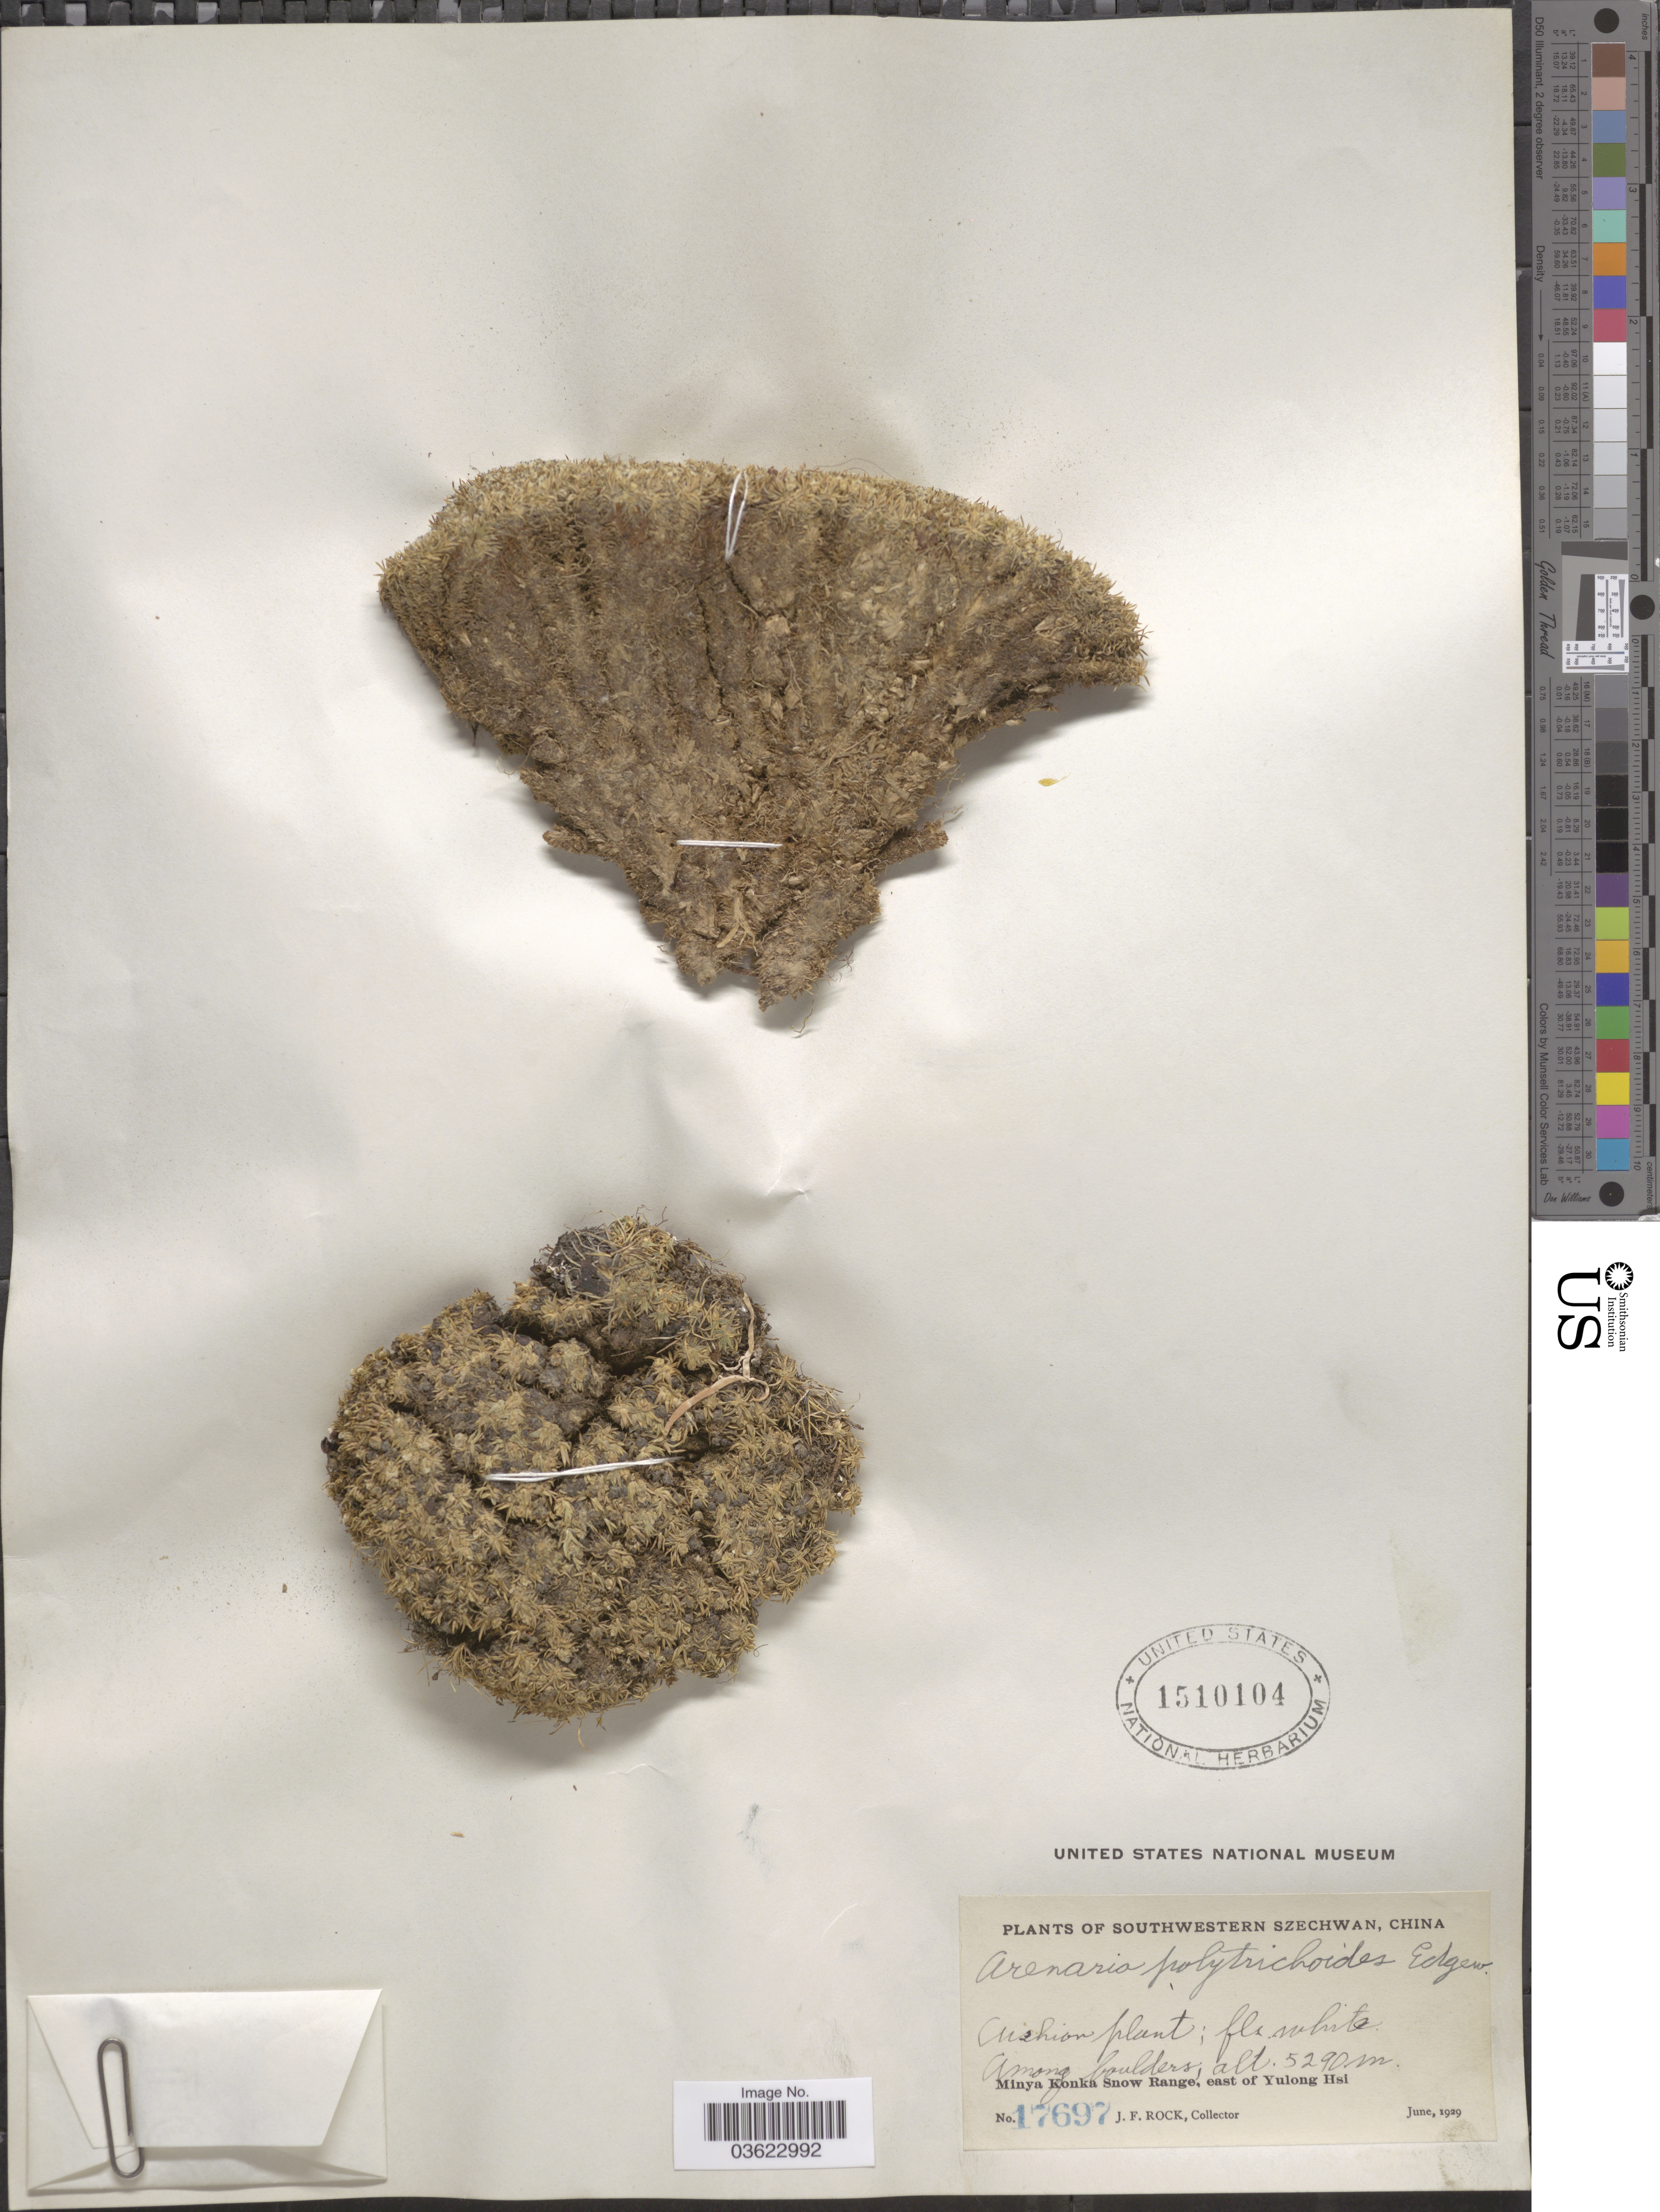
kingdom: Plantae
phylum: Tracheophyta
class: Magnoliopsida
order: Caryophyllales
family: Caryophyllaceae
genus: Arenaria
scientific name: Arenaria polytrichoides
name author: Edgew. & Hook. f.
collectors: J. Rock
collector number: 17697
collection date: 1929-06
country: China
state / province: Sichuan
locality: Southwestern Szechwan. Minya Konka Snow Range, east of Yulong Hsi.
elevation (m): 5290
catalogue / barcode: US 1510104